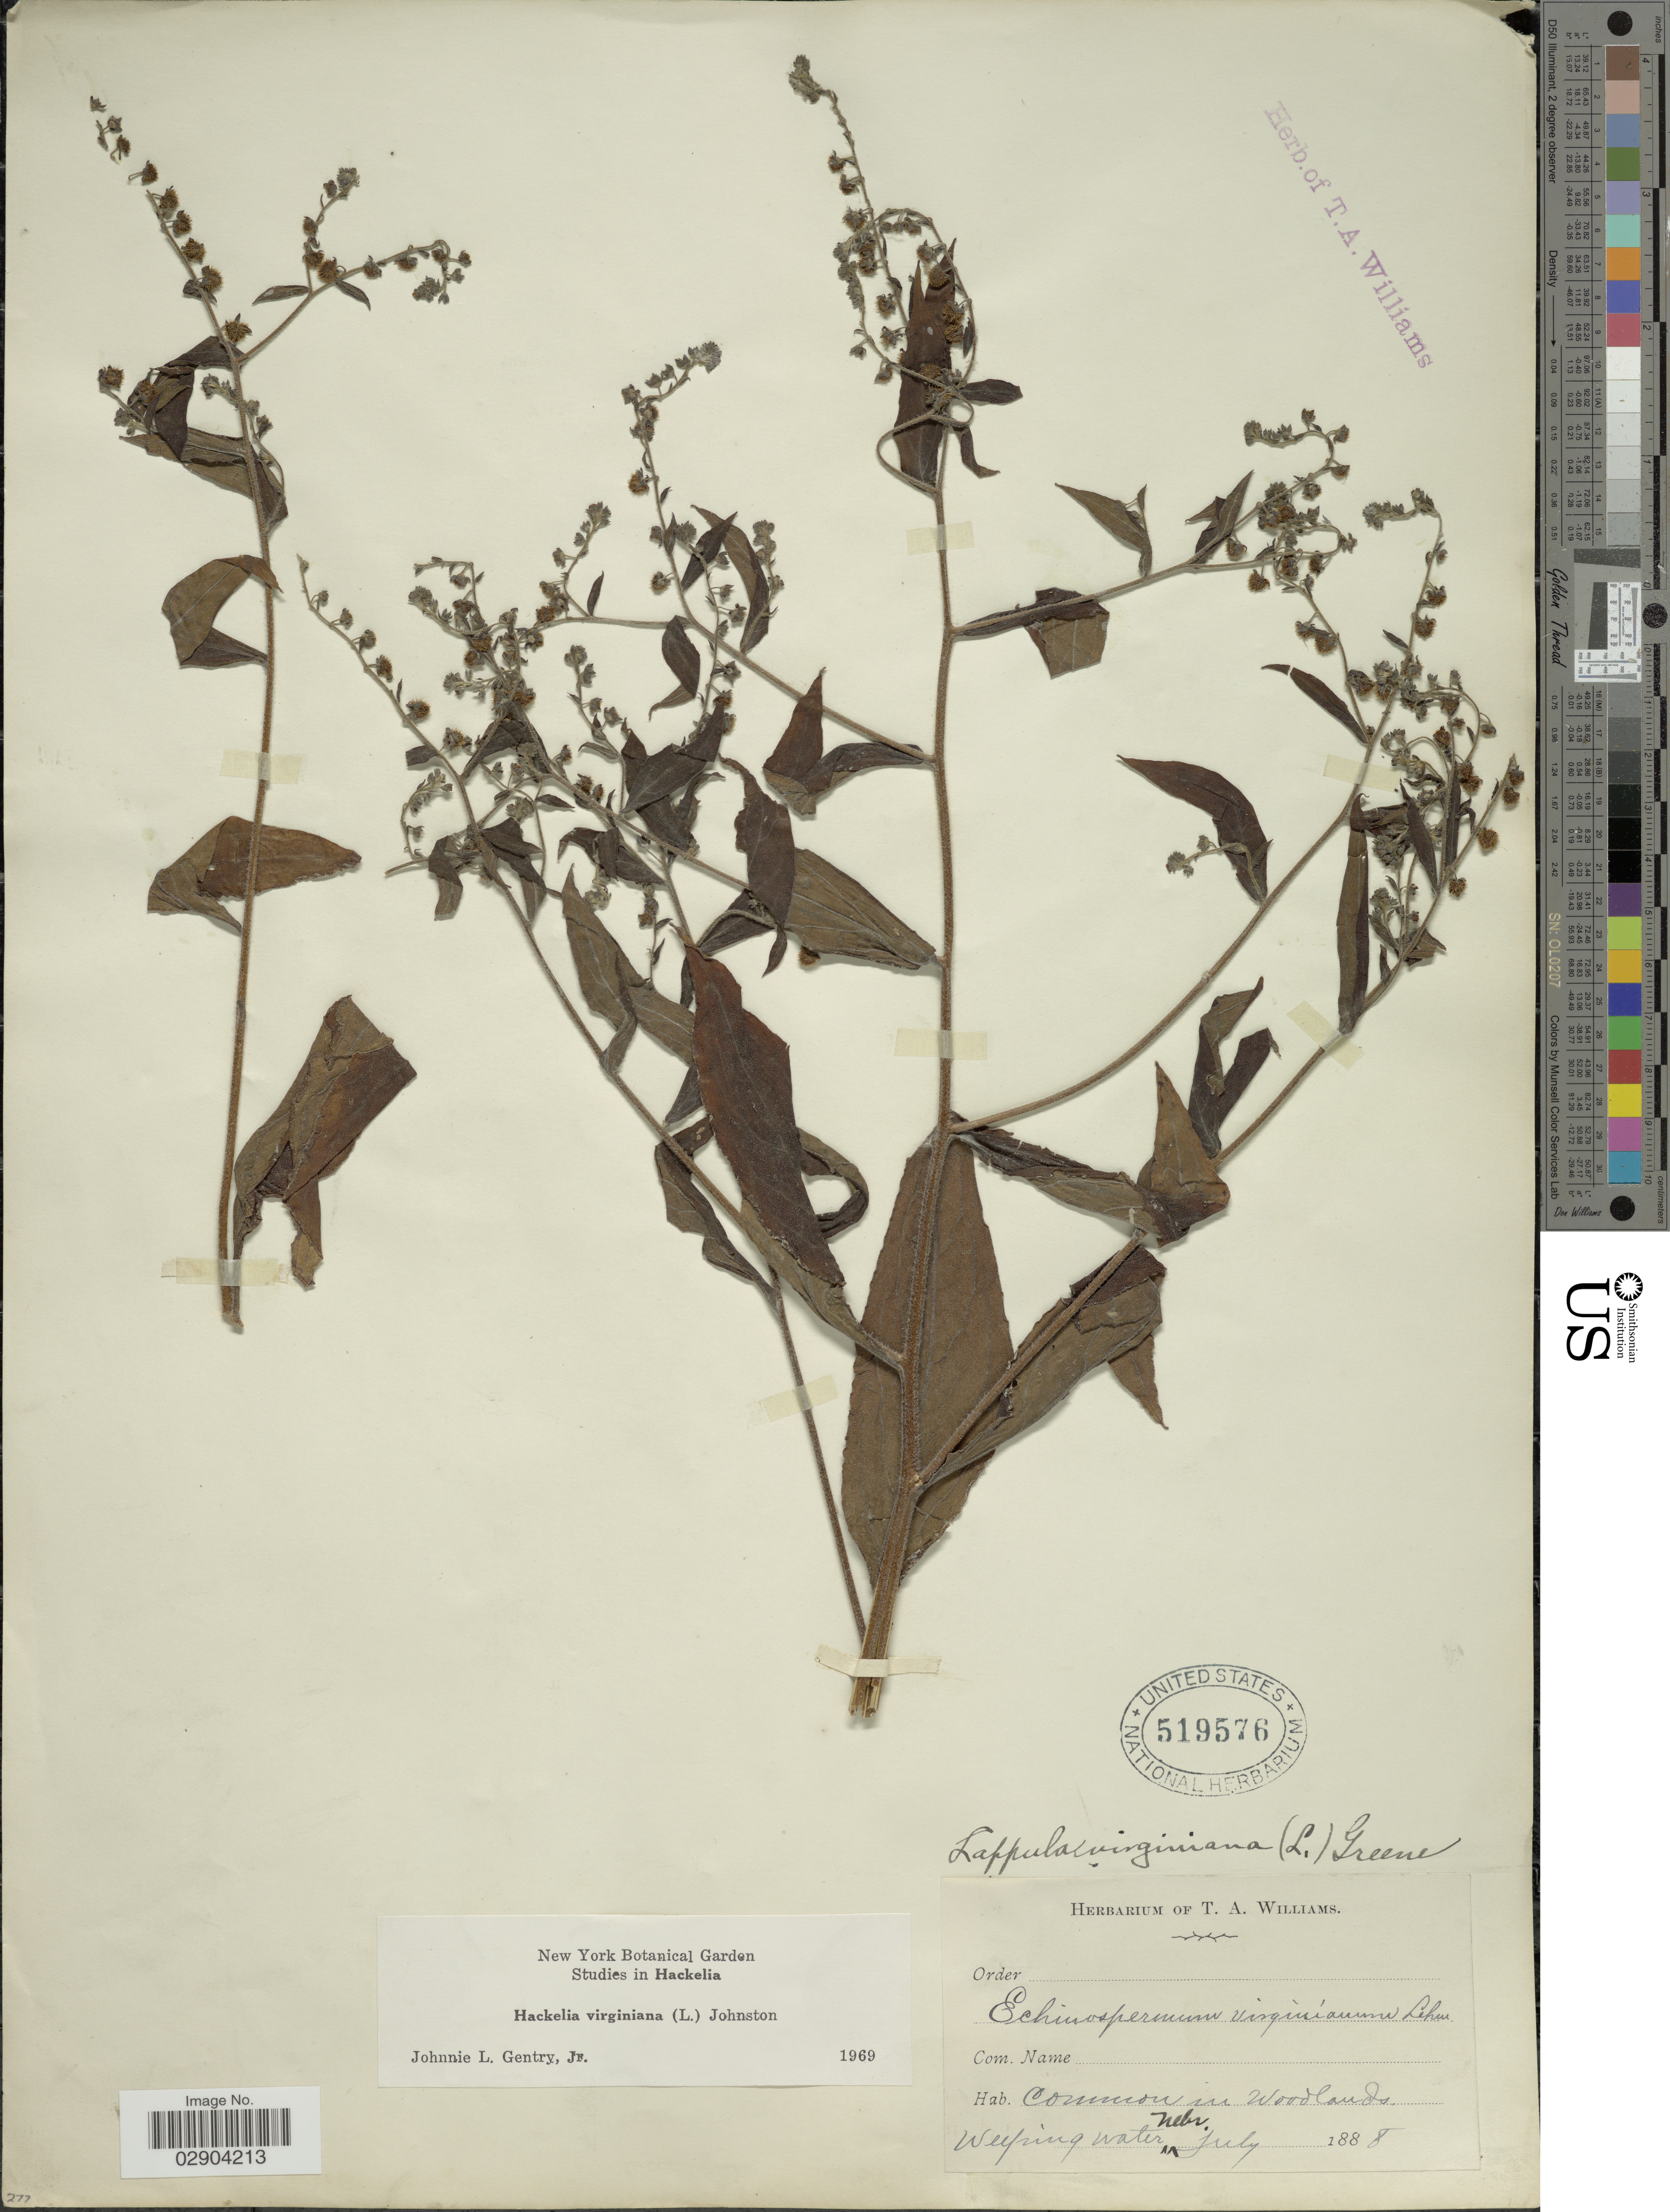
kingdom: Plantae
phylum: Tracheophyta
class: Magnoliopsida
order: Boraginales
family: Boraginaceae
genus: Hackelia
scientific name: Hackelia virginiana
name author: (L.) I.M. Johnst.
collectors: ex herb. Thos. A. Williams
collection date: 1888-07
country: United States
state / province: Nebraska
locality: Weeping water, Nebr.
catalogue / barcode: US 519576